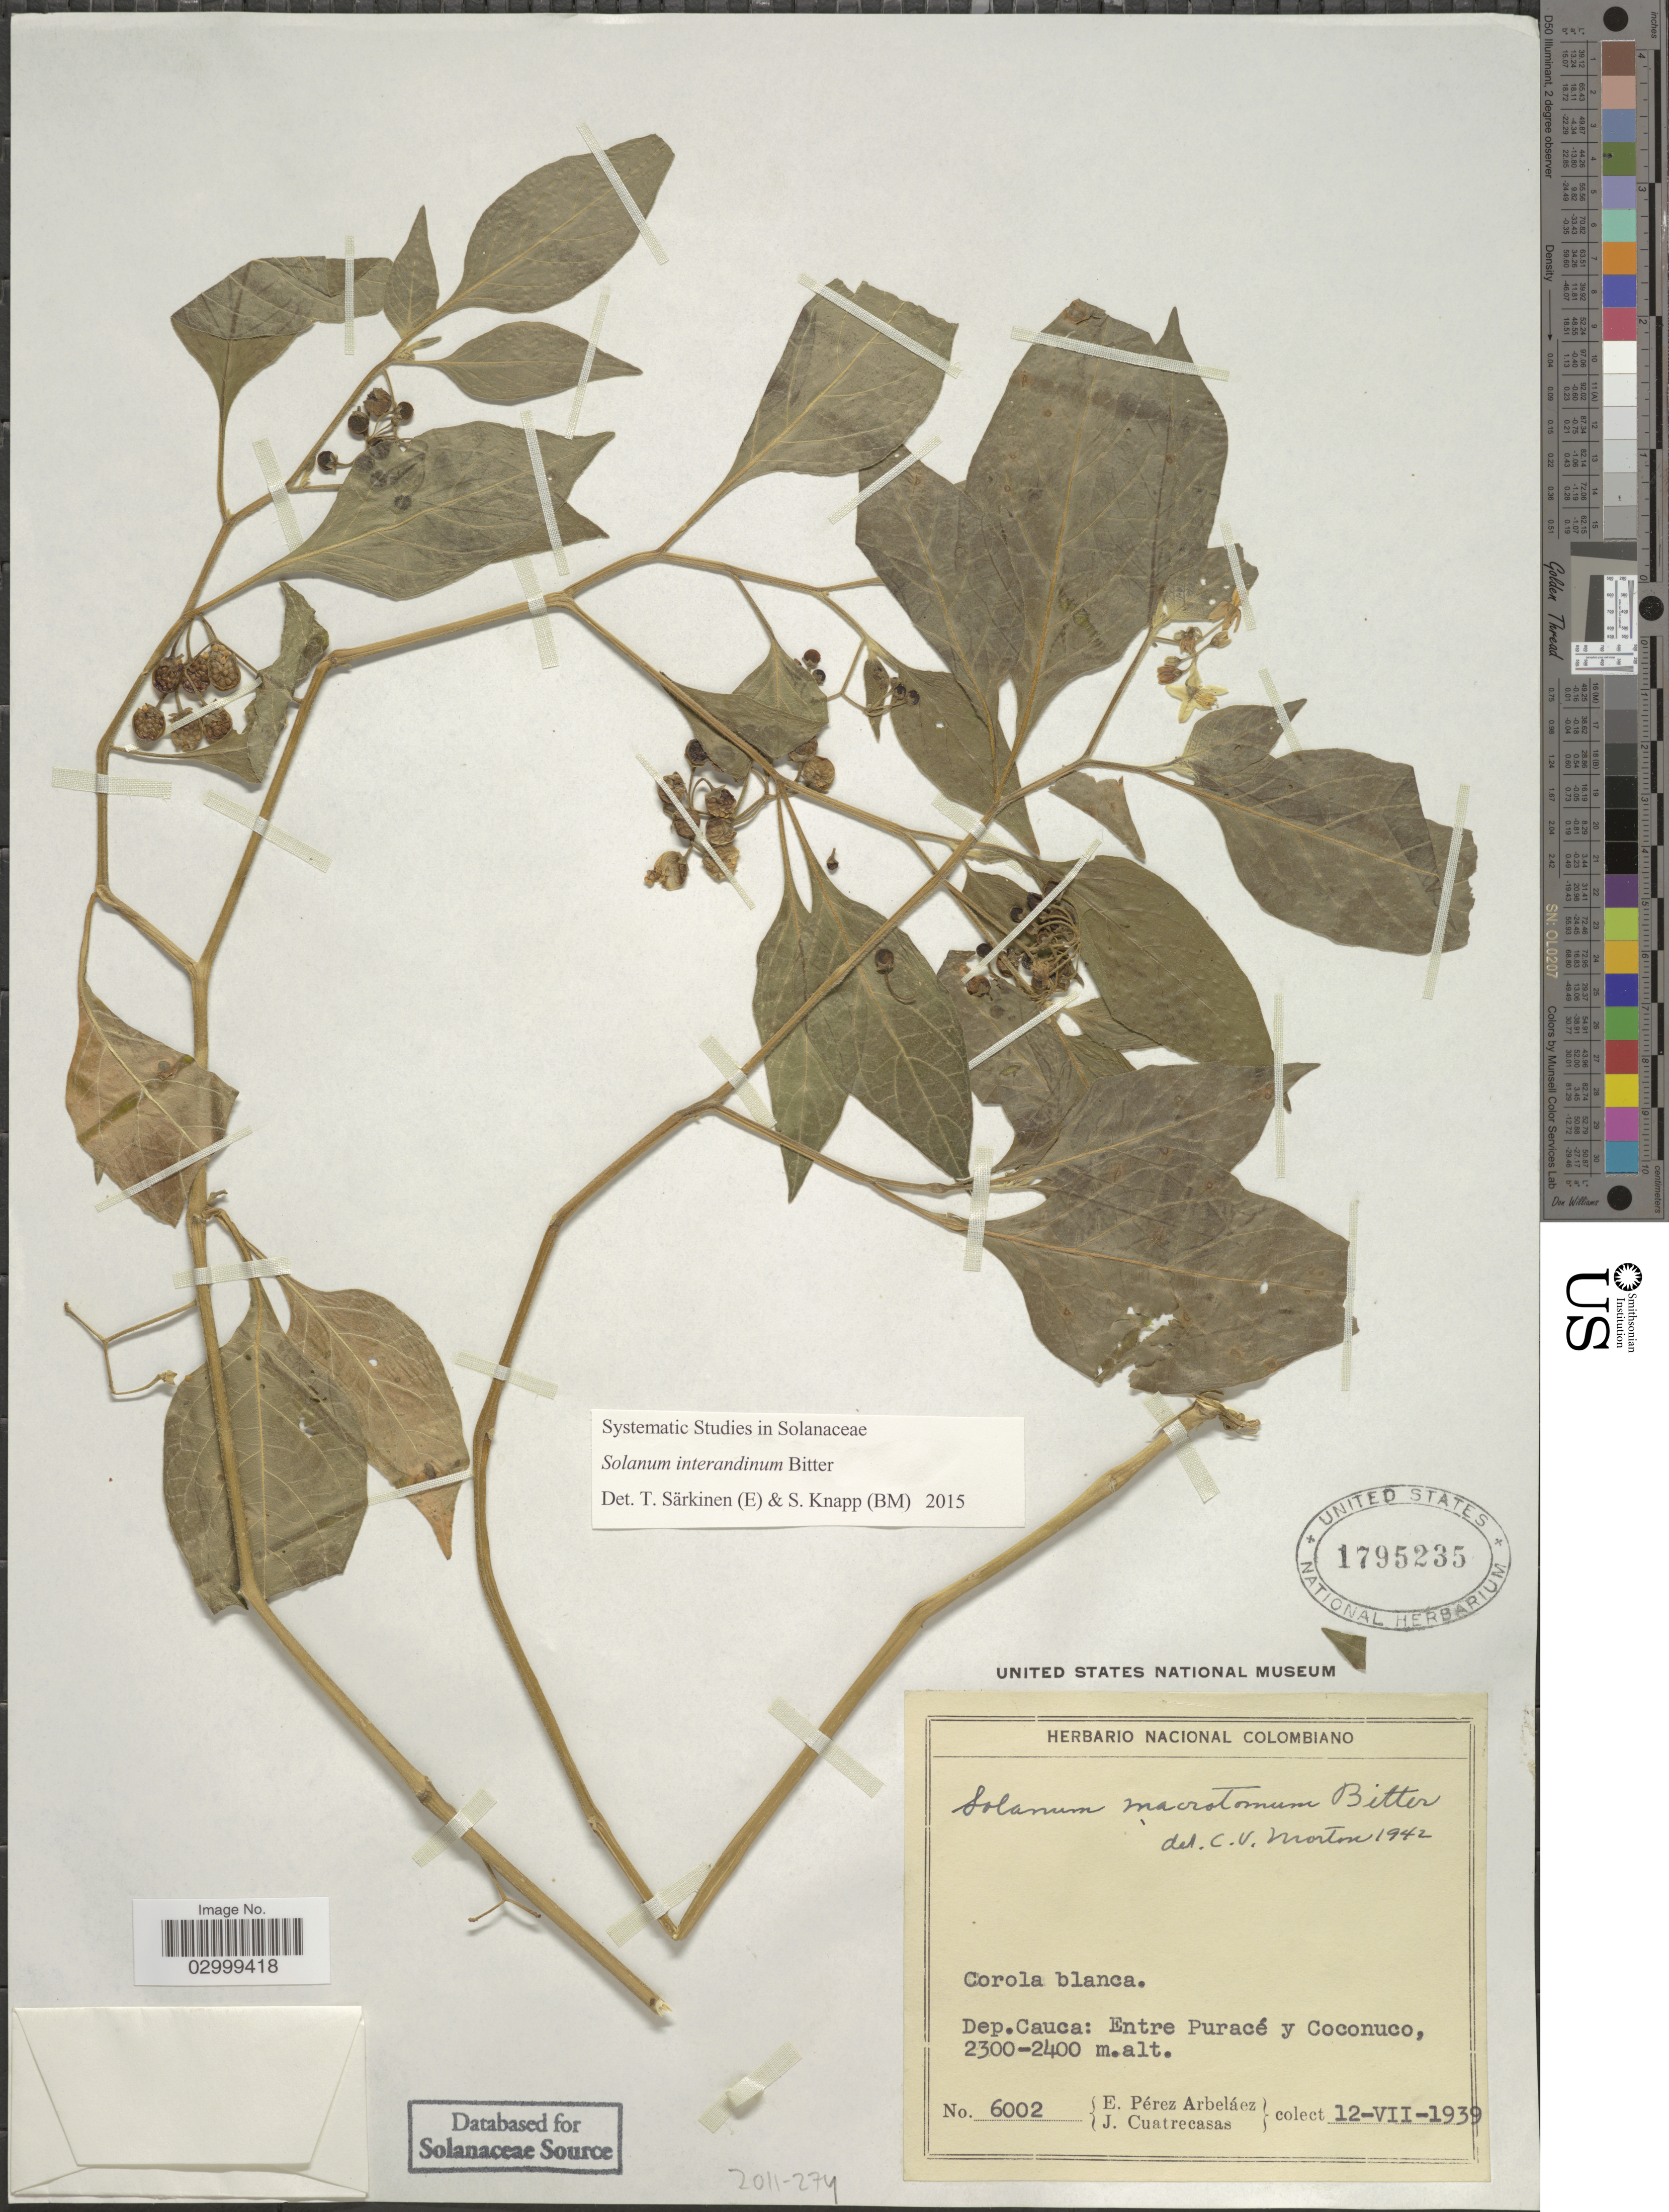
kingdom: Plantae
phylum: Tracheophyta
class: Magnoliopsida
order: Solanales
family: Solanaceae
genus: Solanum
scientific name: Solanum interandinum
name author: Bitter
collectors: E. Pérez Arbeláez & J. Cuatrecasas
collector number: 6002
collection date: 1939-07-12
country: Colombia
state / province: Cauca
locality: Dep. Cauca: Entre Puracé y Coconuco.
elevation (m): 2300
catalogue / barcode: US 1795235